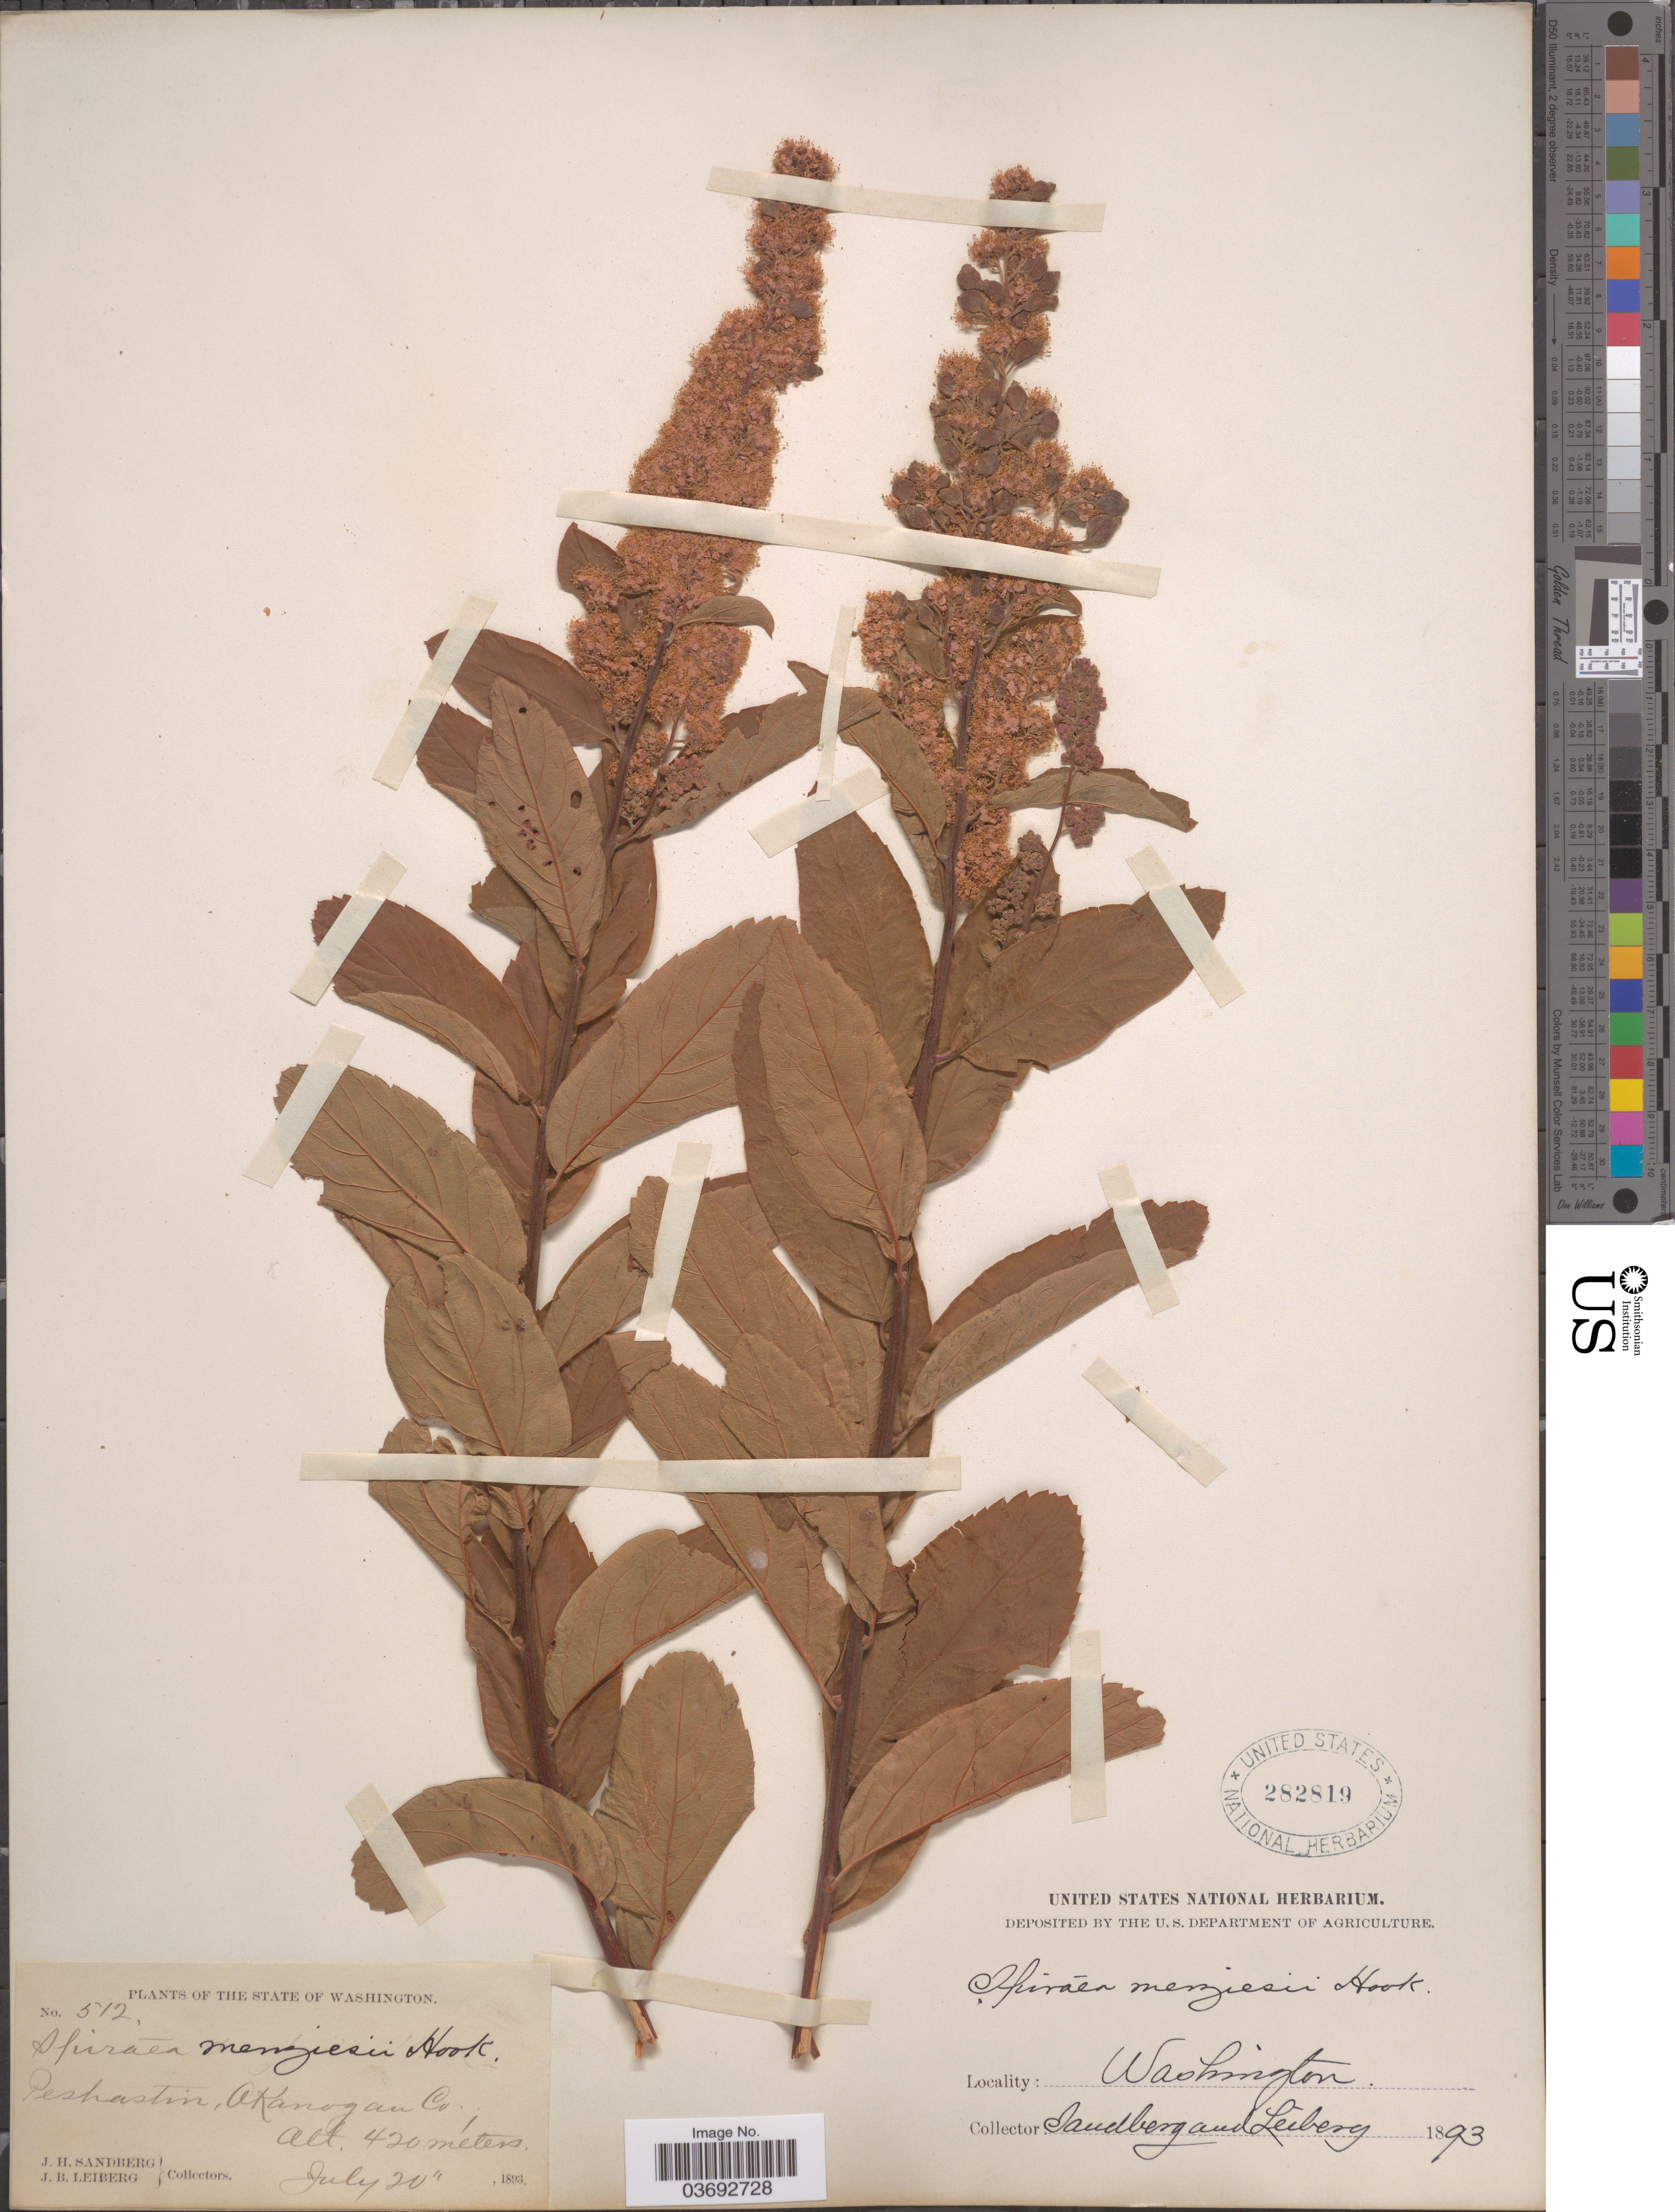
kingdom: Plantae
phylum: Tracheophyta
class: Magnoliopsida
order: Rosales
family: Rosaceae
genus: Spiraea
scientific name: Spiraea menziesii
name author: Hook.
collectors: J. H. Sandberg & J. B. Leiberg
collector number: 512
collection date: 1893-07-20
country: United States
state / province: Washington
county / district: Okanogan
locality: Peshastin, Okanogan Co.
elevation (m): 420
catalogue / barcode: US 282819